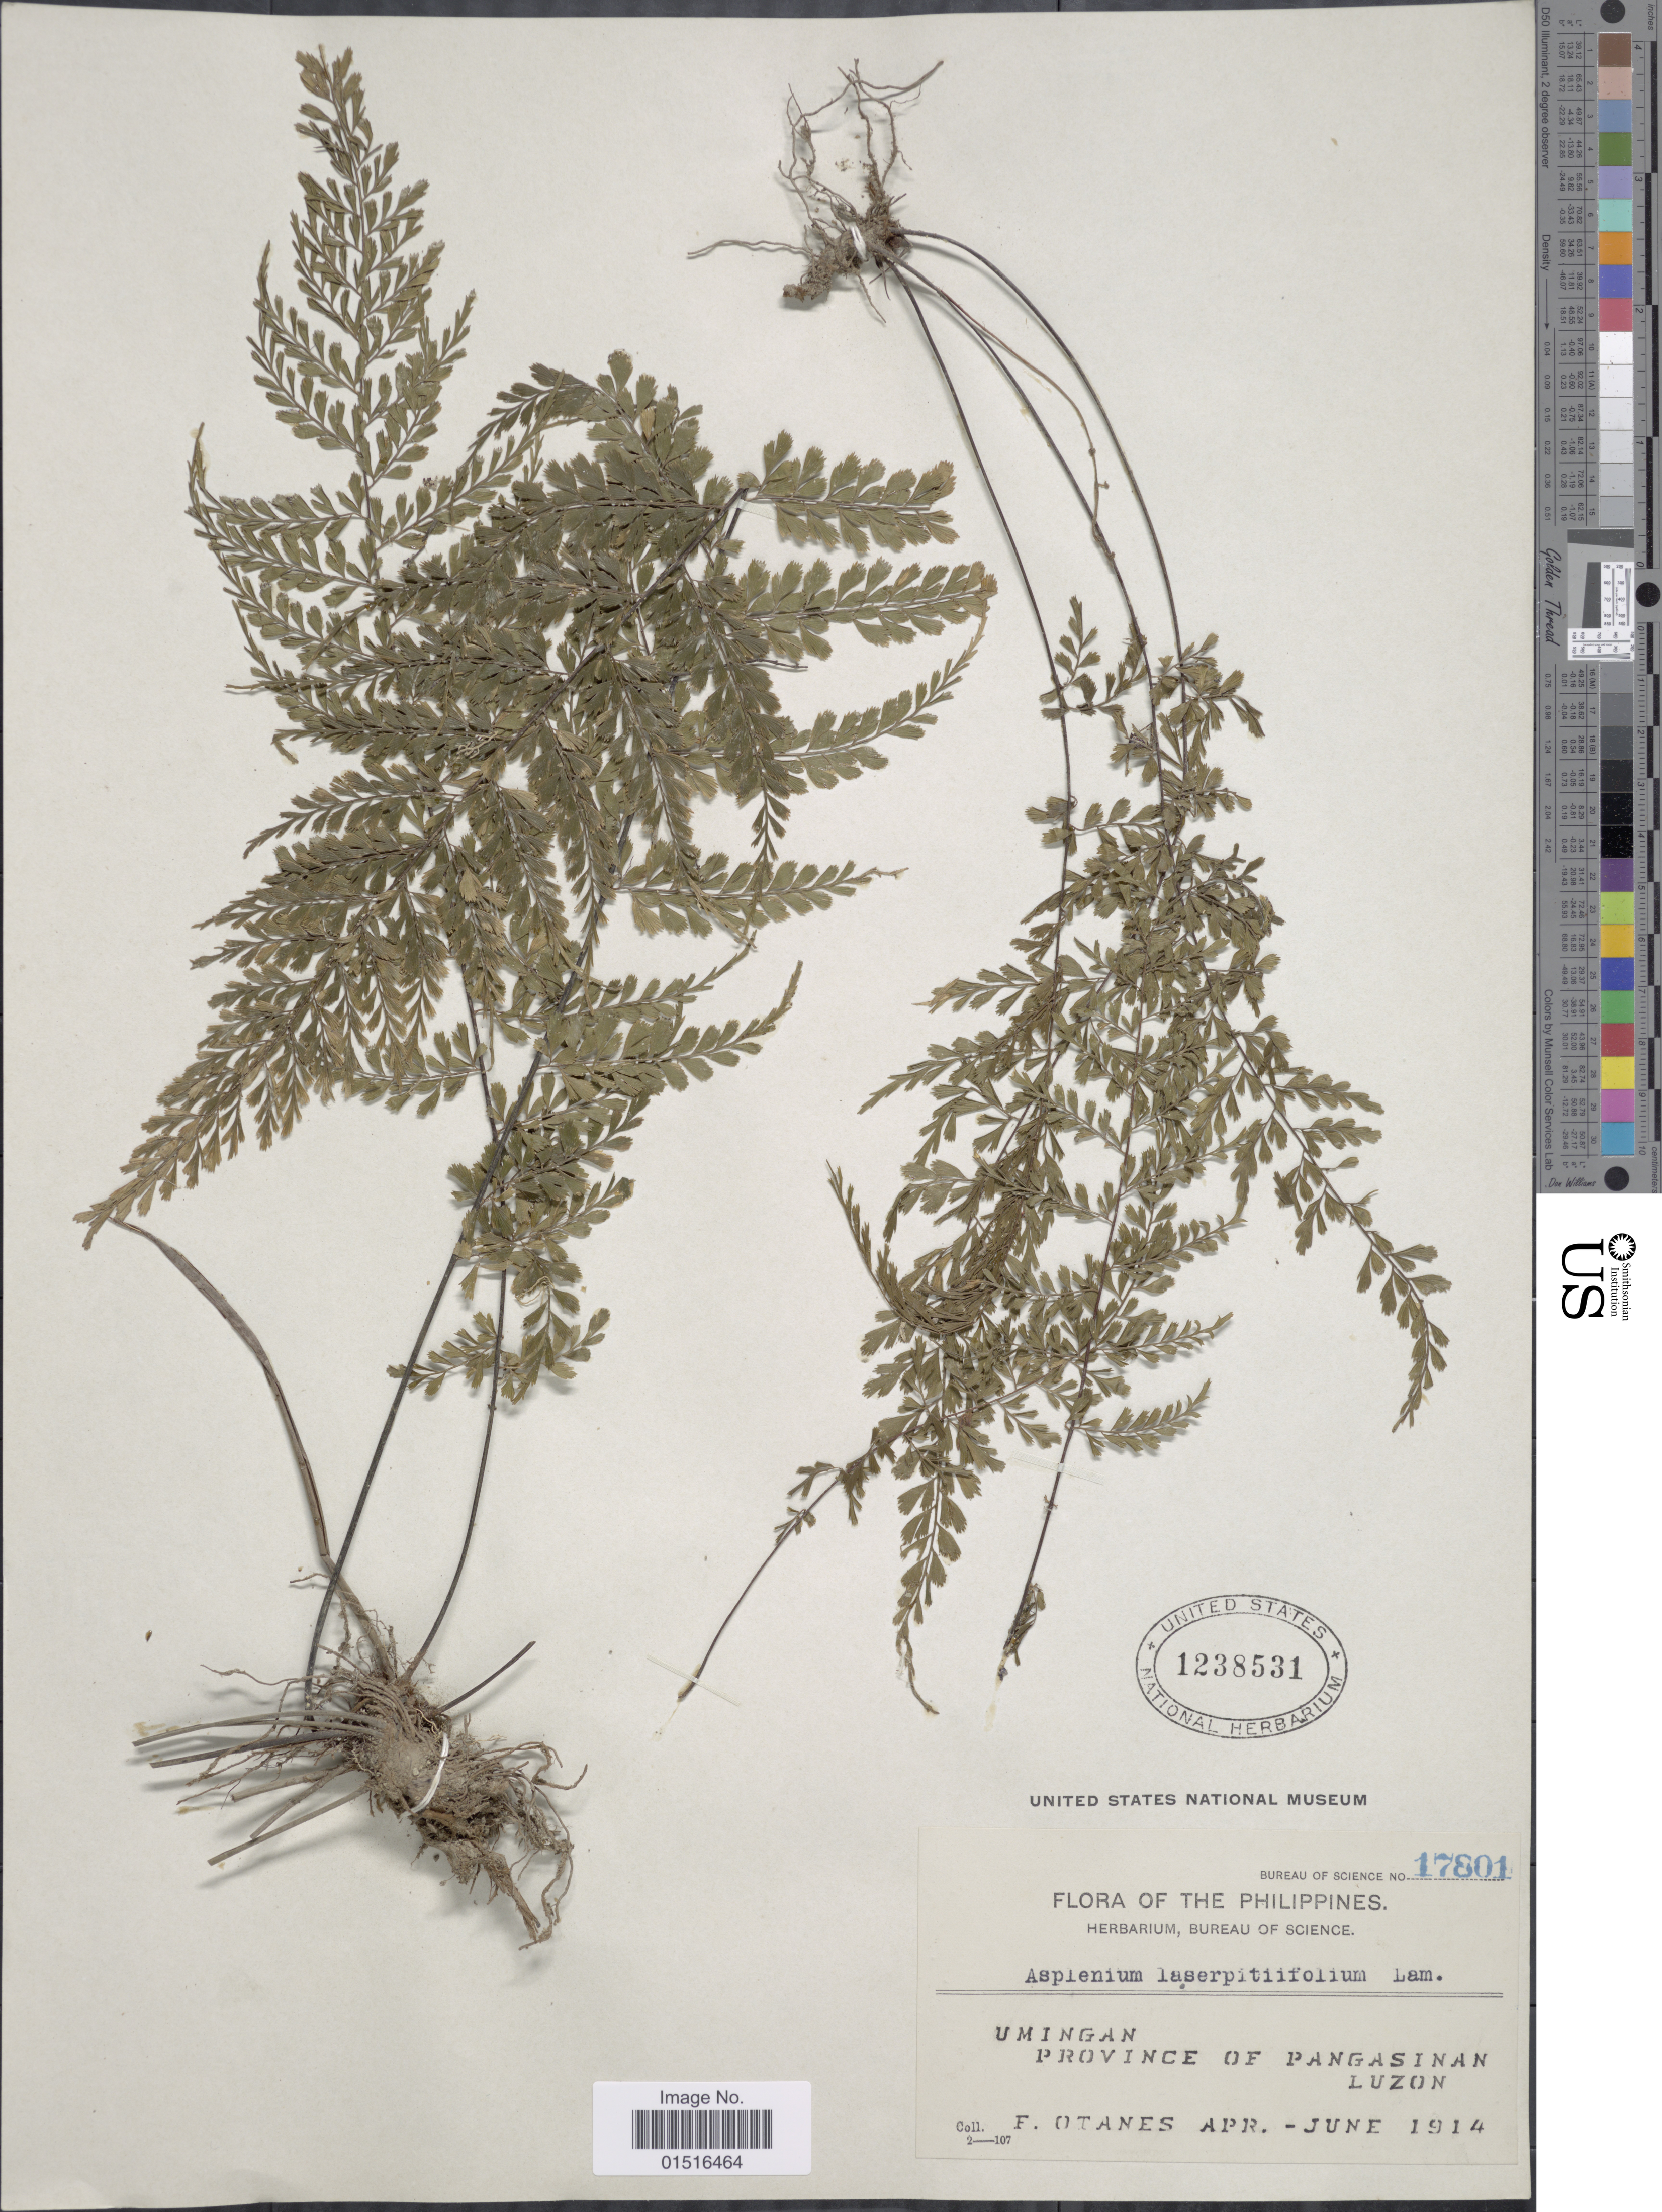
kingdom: Plantae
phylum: Tracheophyta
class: Polypodiopsida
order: Polypodiales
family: Aspleniaceae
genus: Asplenium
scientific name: Asplenium laserpitiifolium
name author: Lam.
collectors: F. Q. Otanes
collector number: Bureau of Science 17801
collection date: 1914-04/1914-06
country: Philippines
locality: Umingan, Province of Pangasinan, Luzon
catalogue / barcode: US 1238531